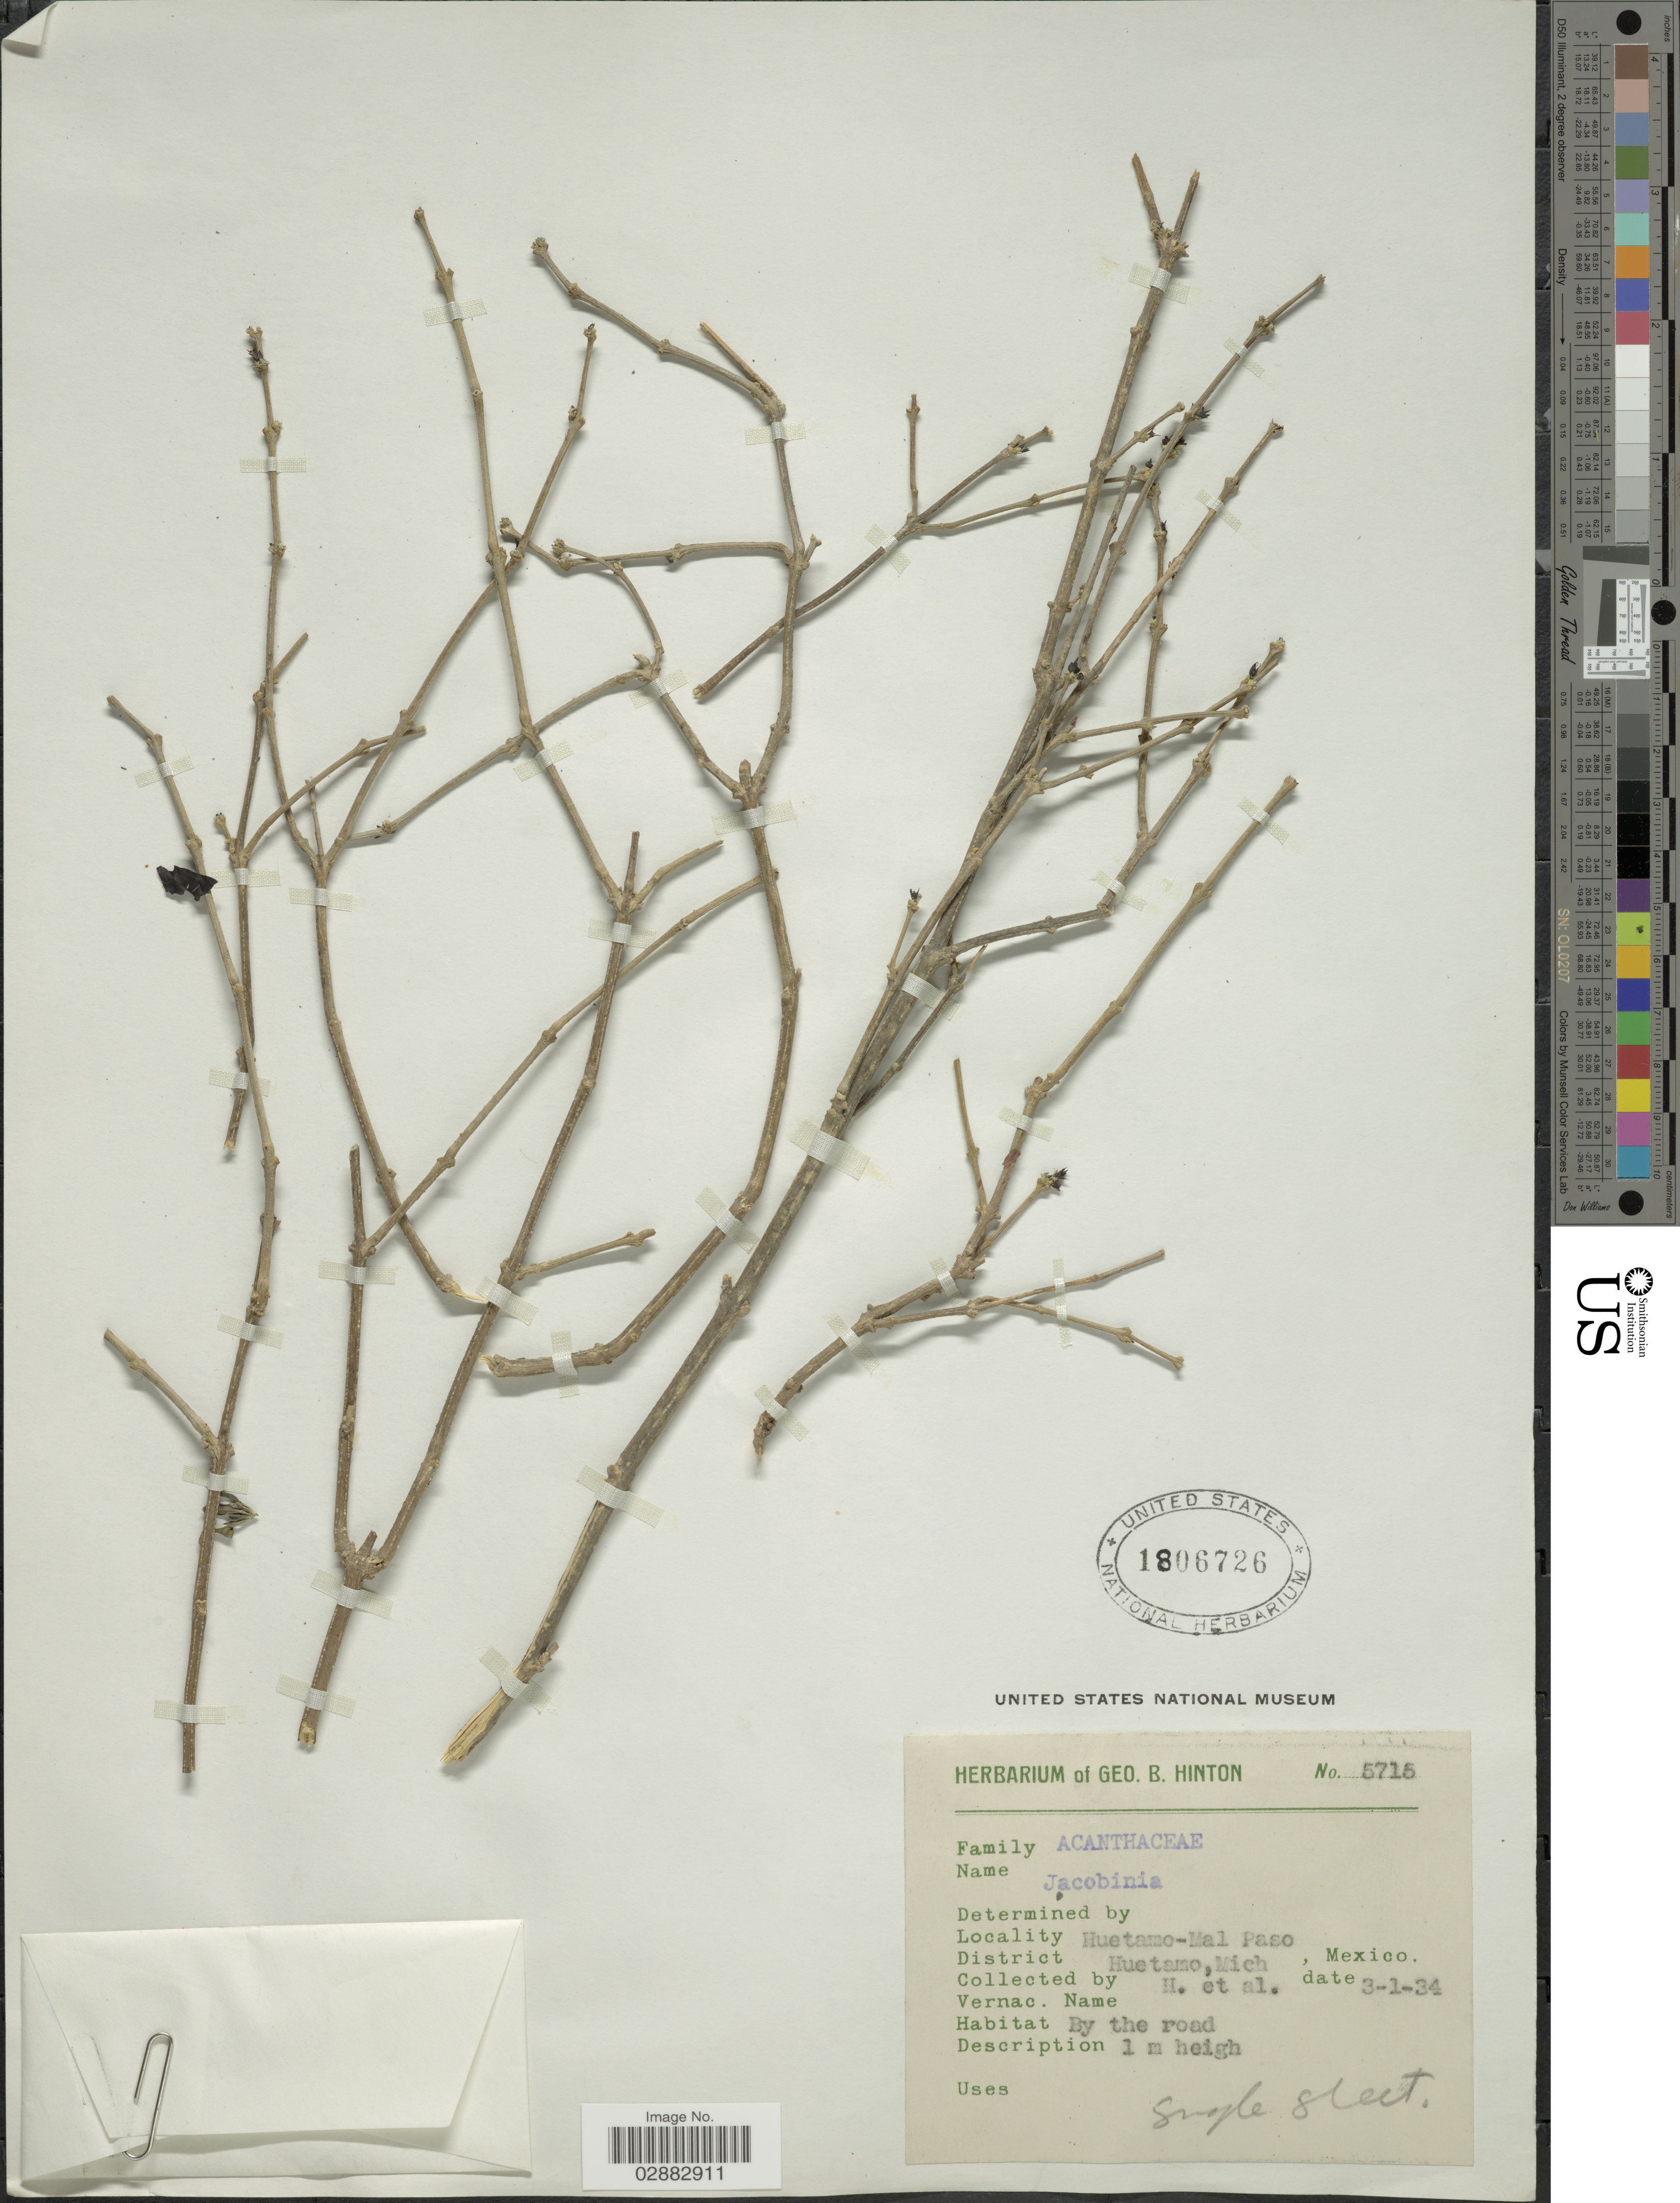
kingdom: Plantae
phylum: Tracheophyta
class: Magnoliopsida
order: Lamiales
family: Acanthaceae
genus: Jacobinia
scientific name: Jacobinia sp.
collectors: G. B. Hinton & et al.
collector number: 5715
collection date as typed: Transcribed d/m/y: 3/1/34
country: Mexico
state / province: Michoacán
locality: Huetamo-Mal Paso. District Huetamo.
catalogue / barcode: US 1806726